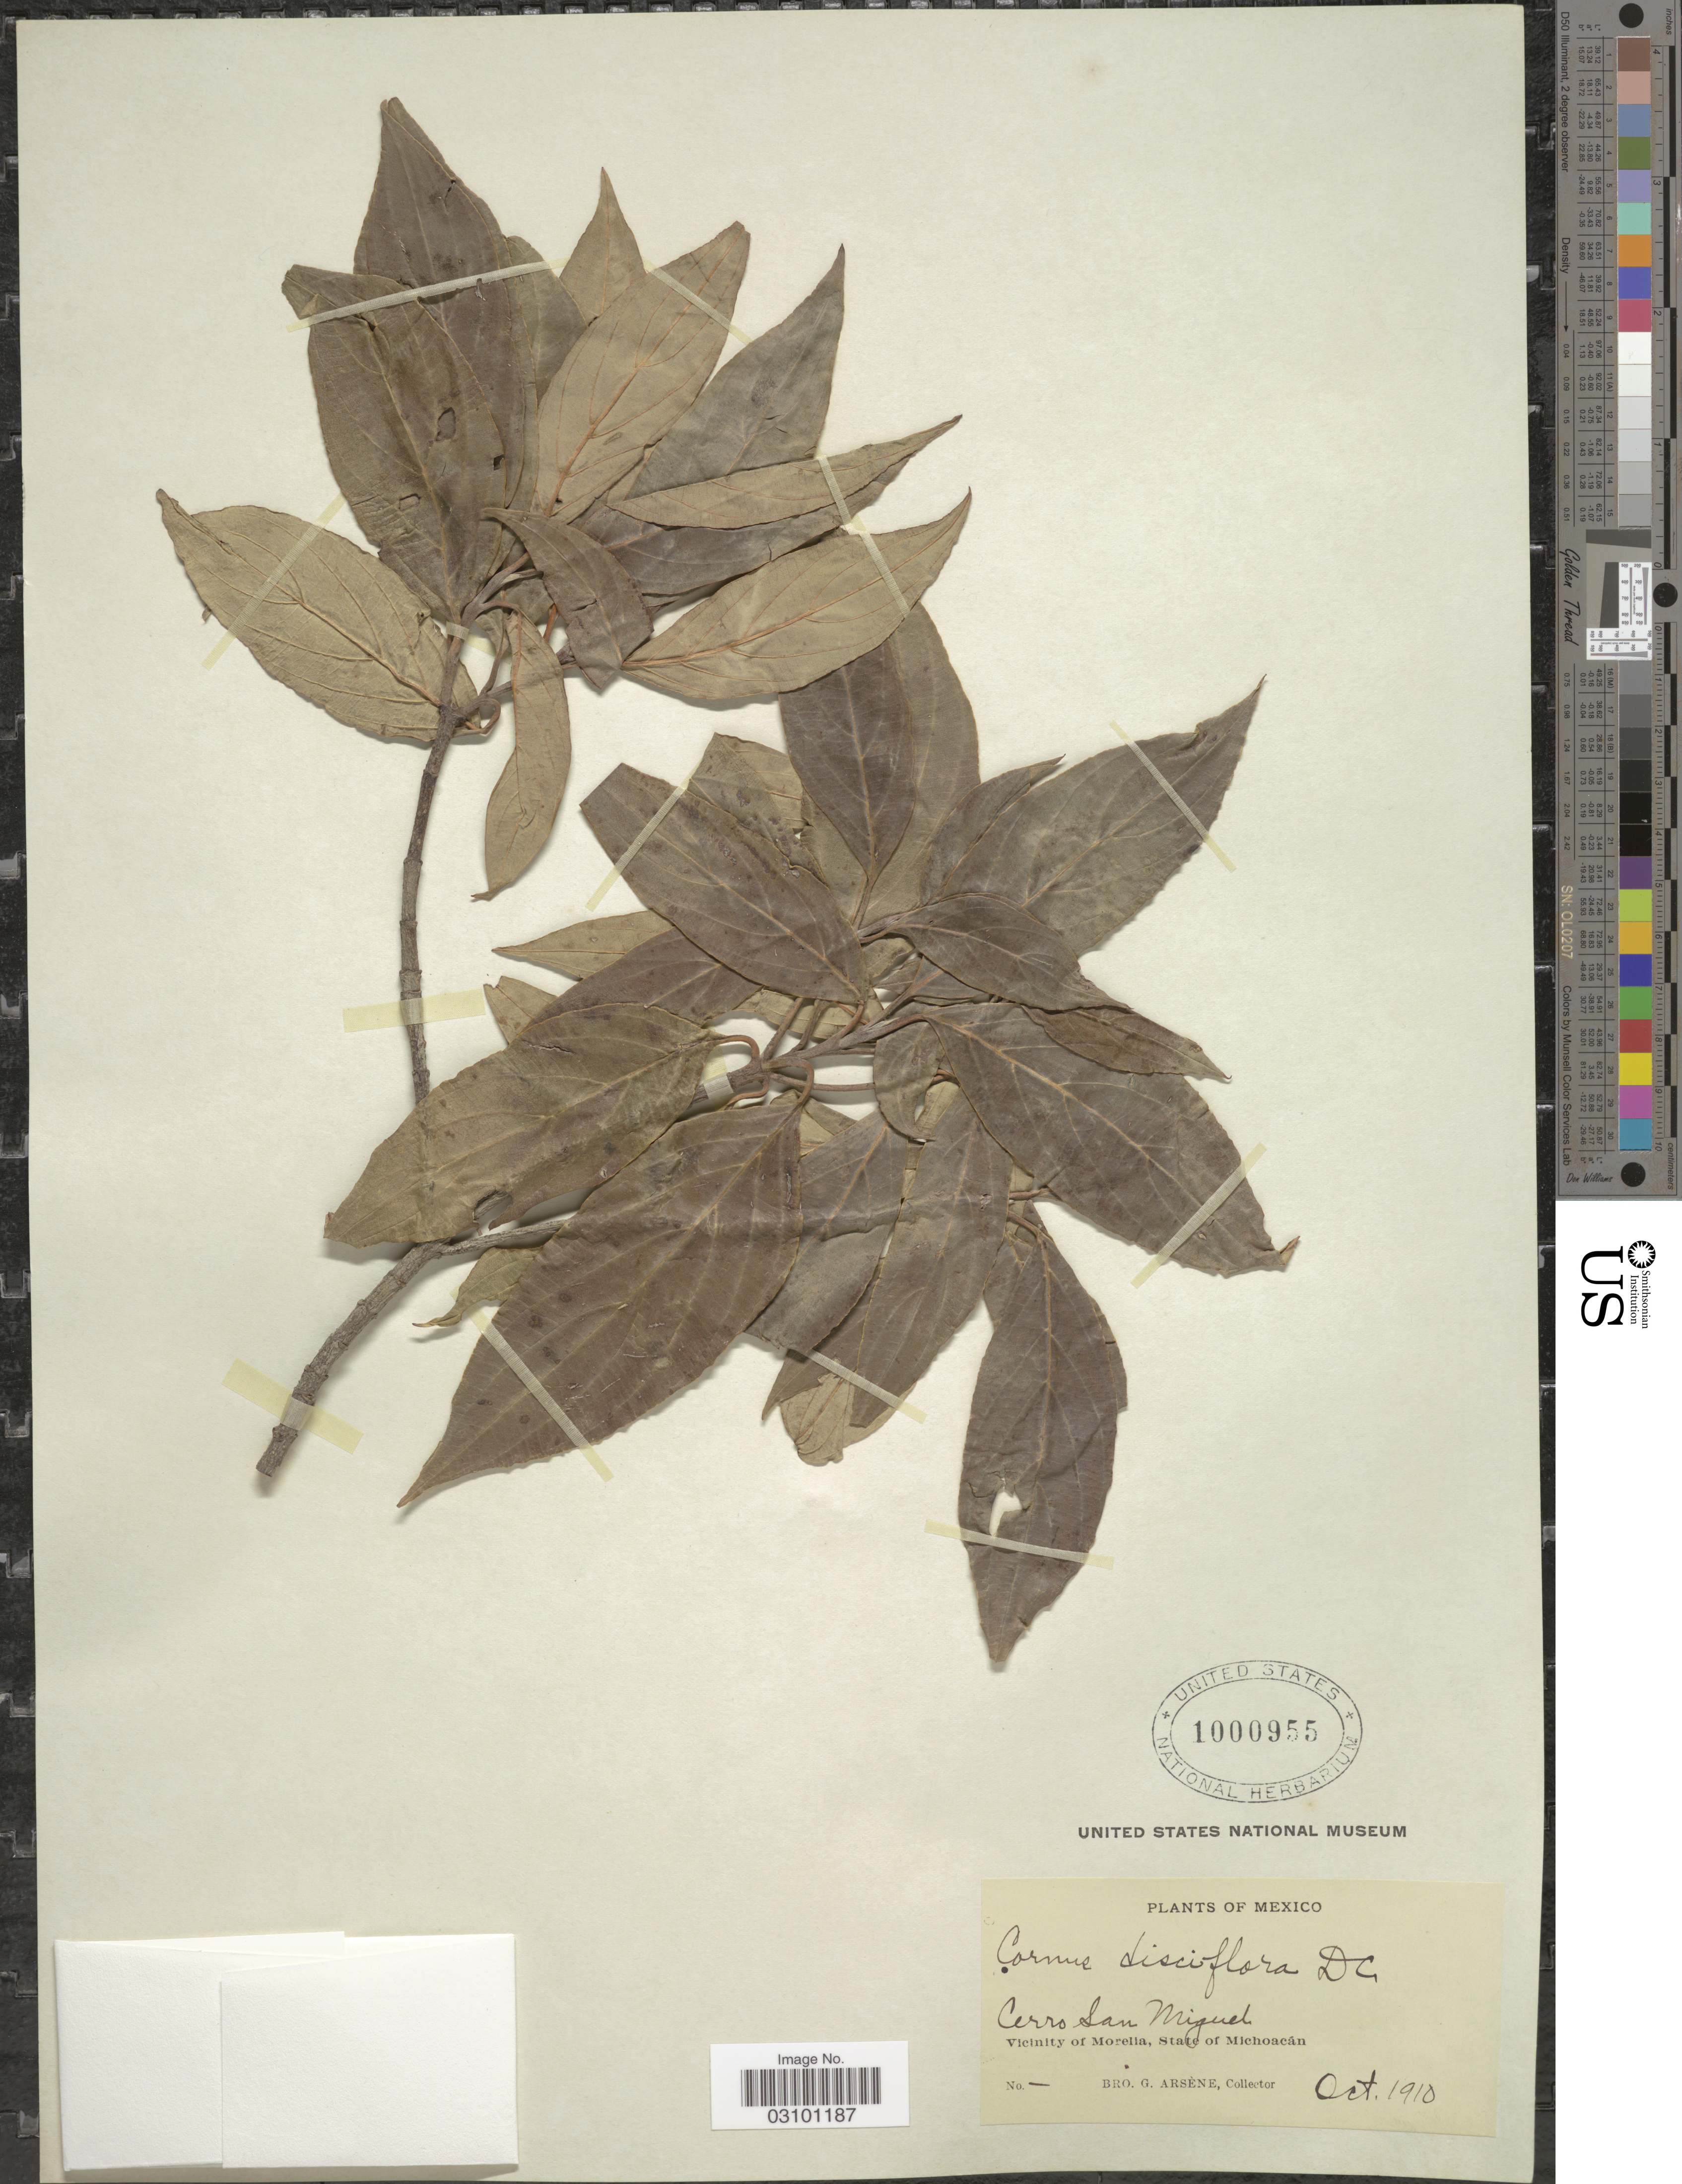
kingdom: Plantae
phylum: Tracheophyta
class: Magnoliopsida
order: Cornales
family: Cornaceae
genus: Cornus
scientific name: Cornus disciflora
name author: Moc. & Sessé ex DC.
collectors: Bro. G. Arsène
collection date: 1910-10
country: Mexico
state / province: Michoacán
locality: Cerro San Miguel. Vicinity of Morelia.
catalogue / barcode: US 1000955